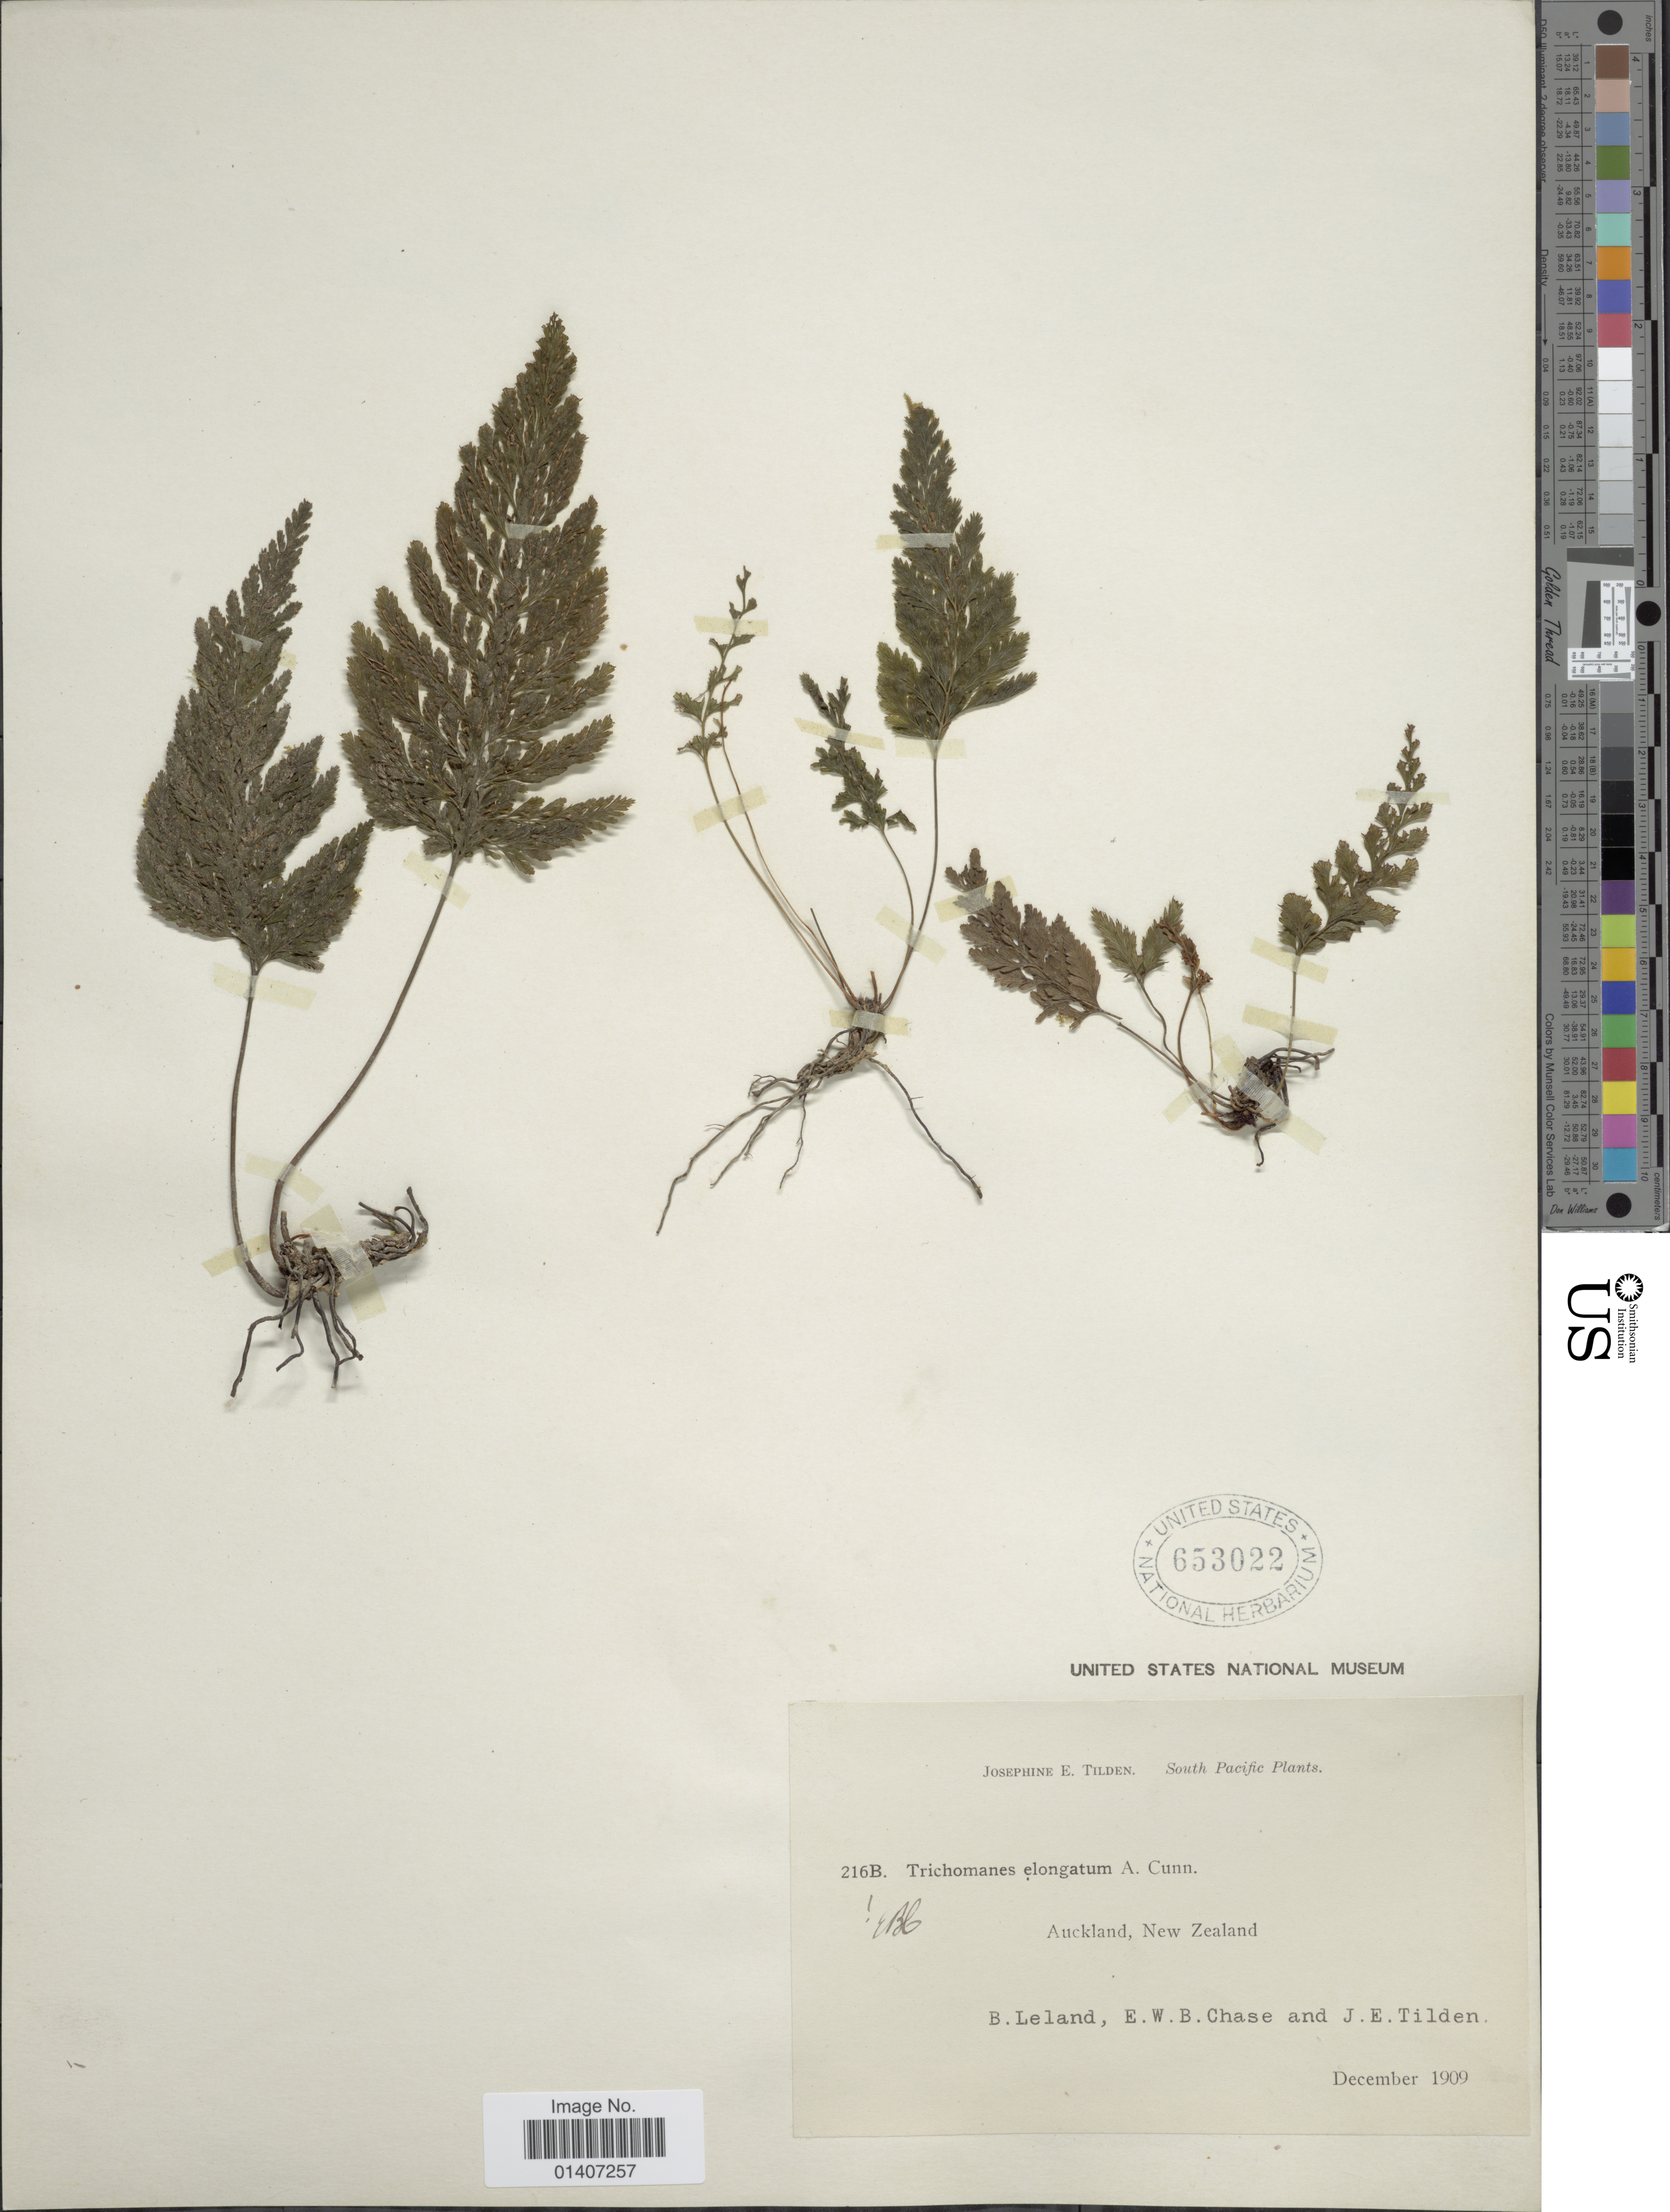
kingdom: Plantae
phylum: Tracheophyta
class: Polypodiopsida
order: Hymenophyllales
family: Hymenophyllaceae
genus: Abrodictyum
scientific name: Abrodictyum elongatum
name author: (A. Cunn.) Ebihara & K. Iwats.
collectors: B. Leland, E. W. Chase & J. E. Tilden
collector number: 216B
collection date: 1909-12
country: New Zealand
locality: South pacific, Auckland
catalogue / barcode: US 653022